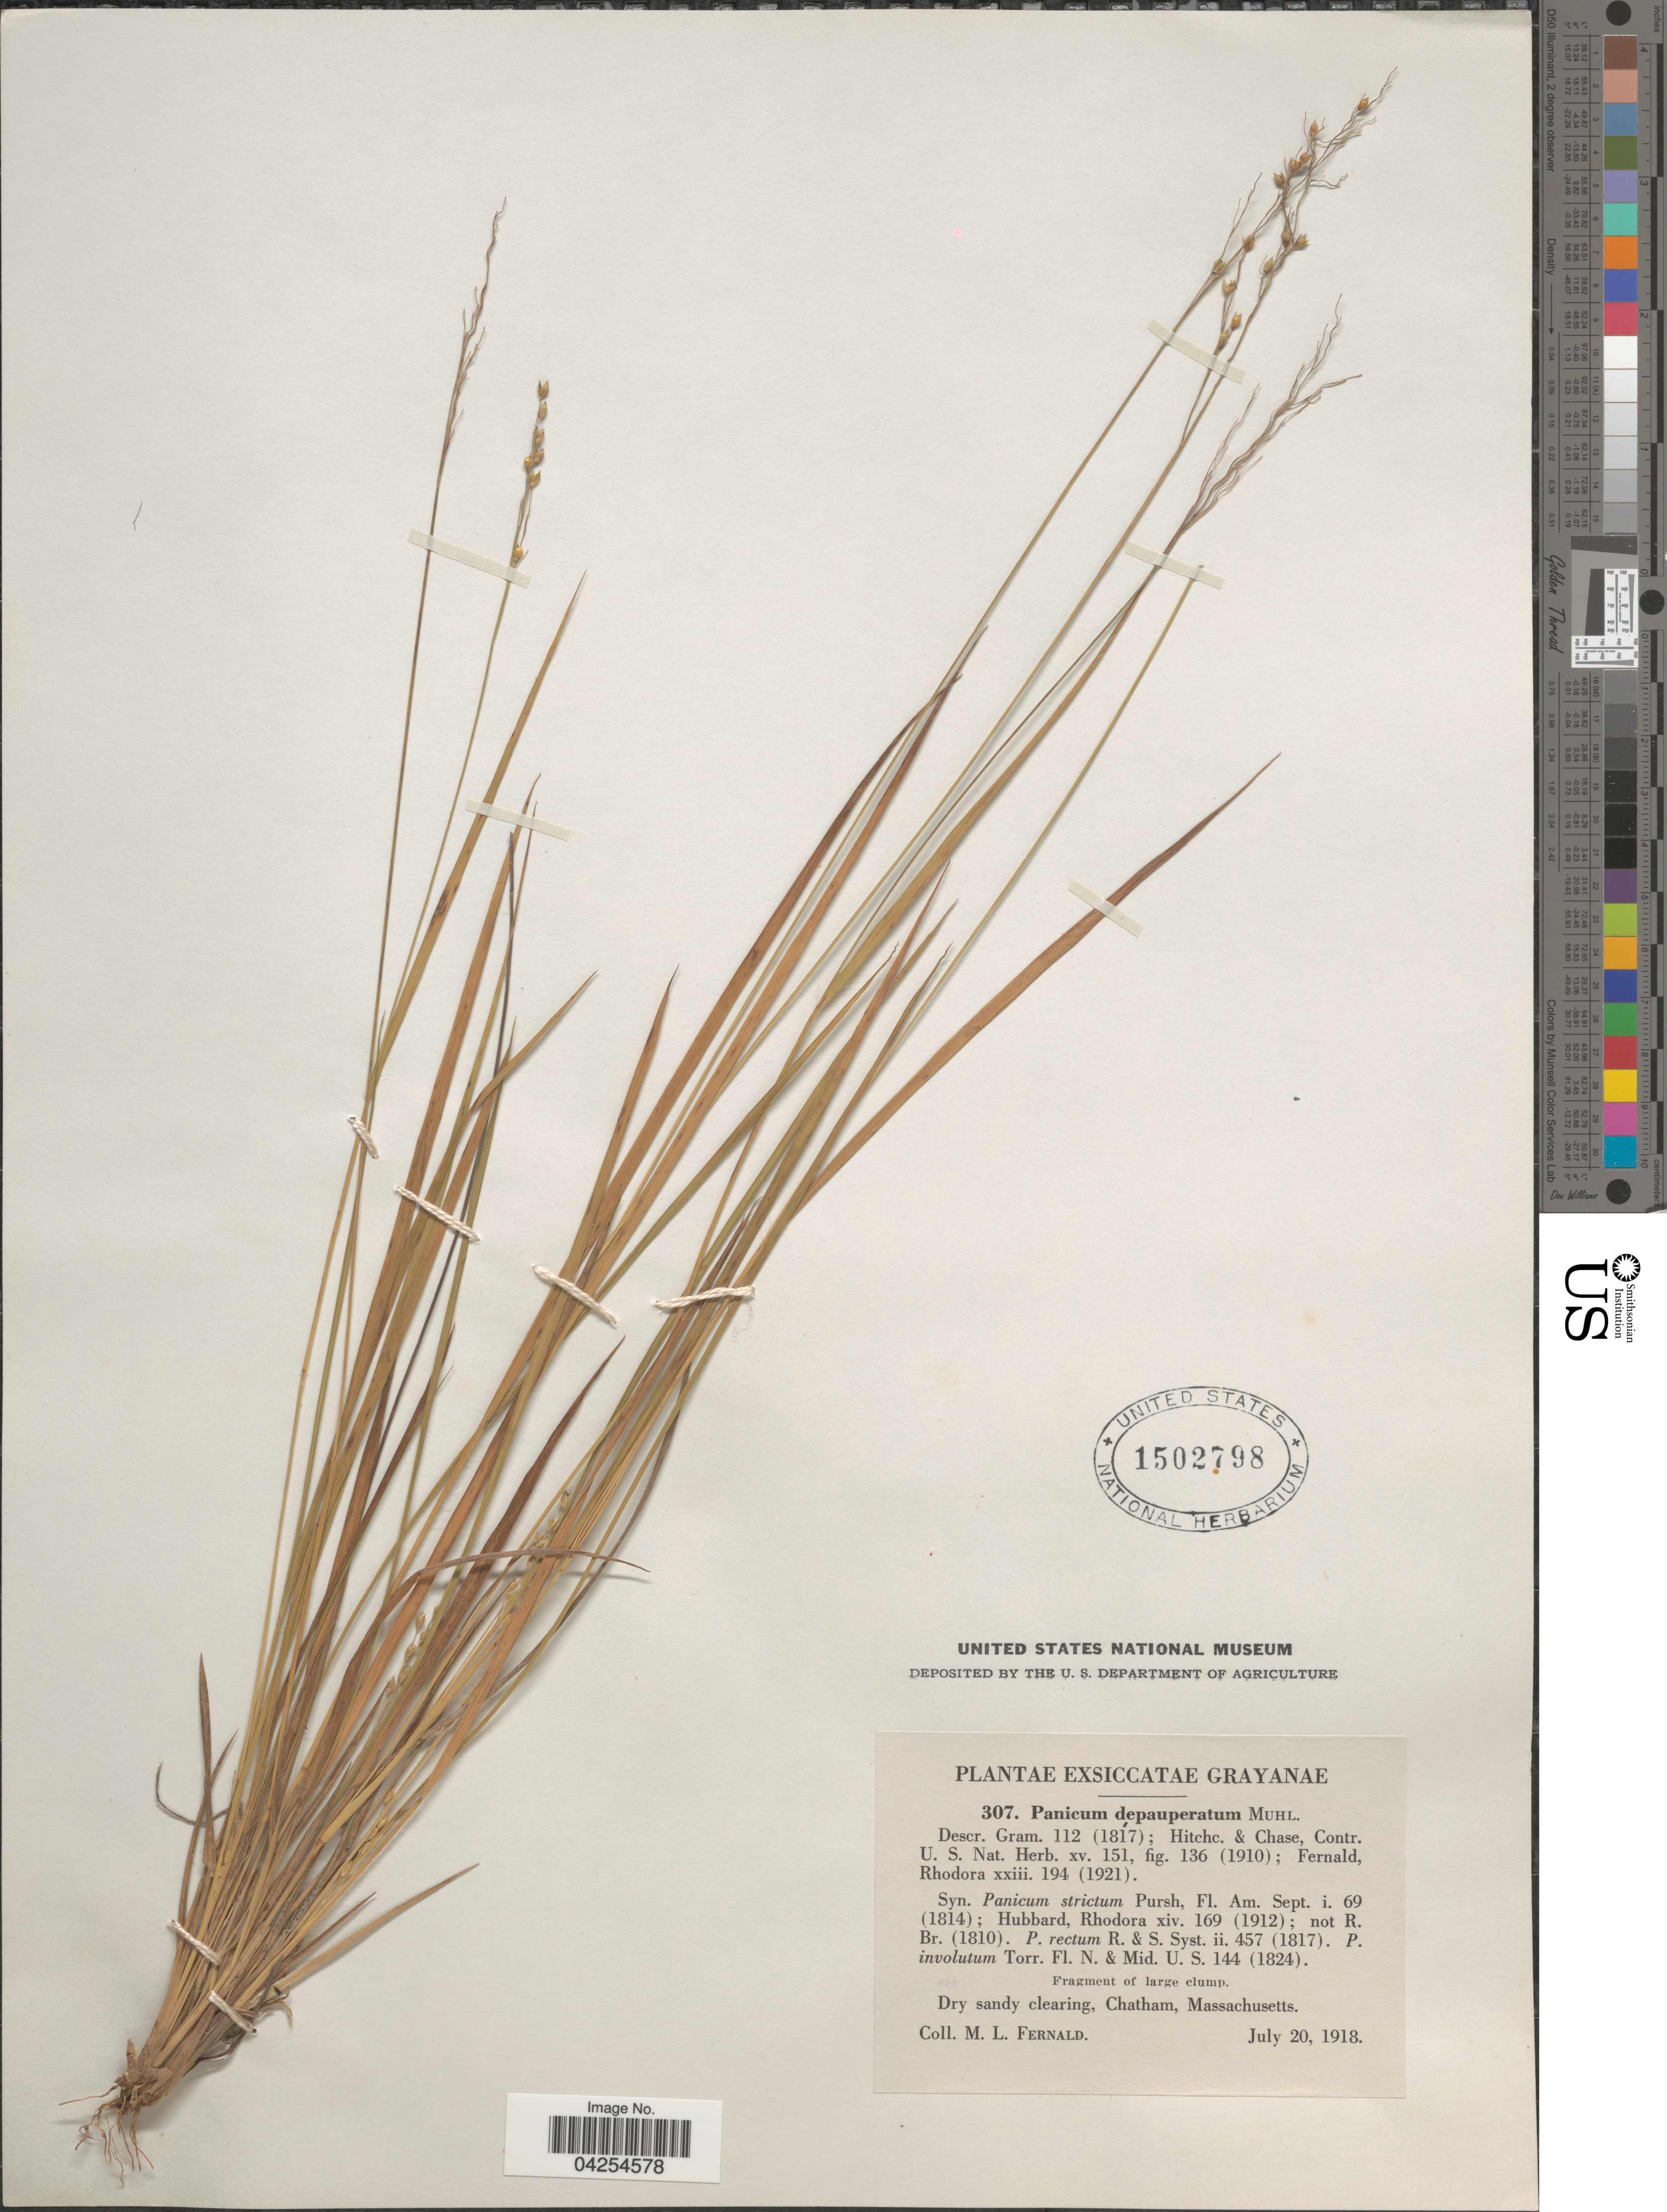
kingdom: Plantae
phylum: Tracheophyta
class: Liliopsida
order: Poales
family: Poaceae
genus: Dichanthelium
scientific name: Dichanthelium depauperatum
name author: (Muhl.) Gould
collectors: M. L. Fernald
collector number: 307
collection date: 1918-07-20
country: United States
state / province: Massachusetts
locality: Dry clearing, Chatham.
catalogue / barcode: US 1502798